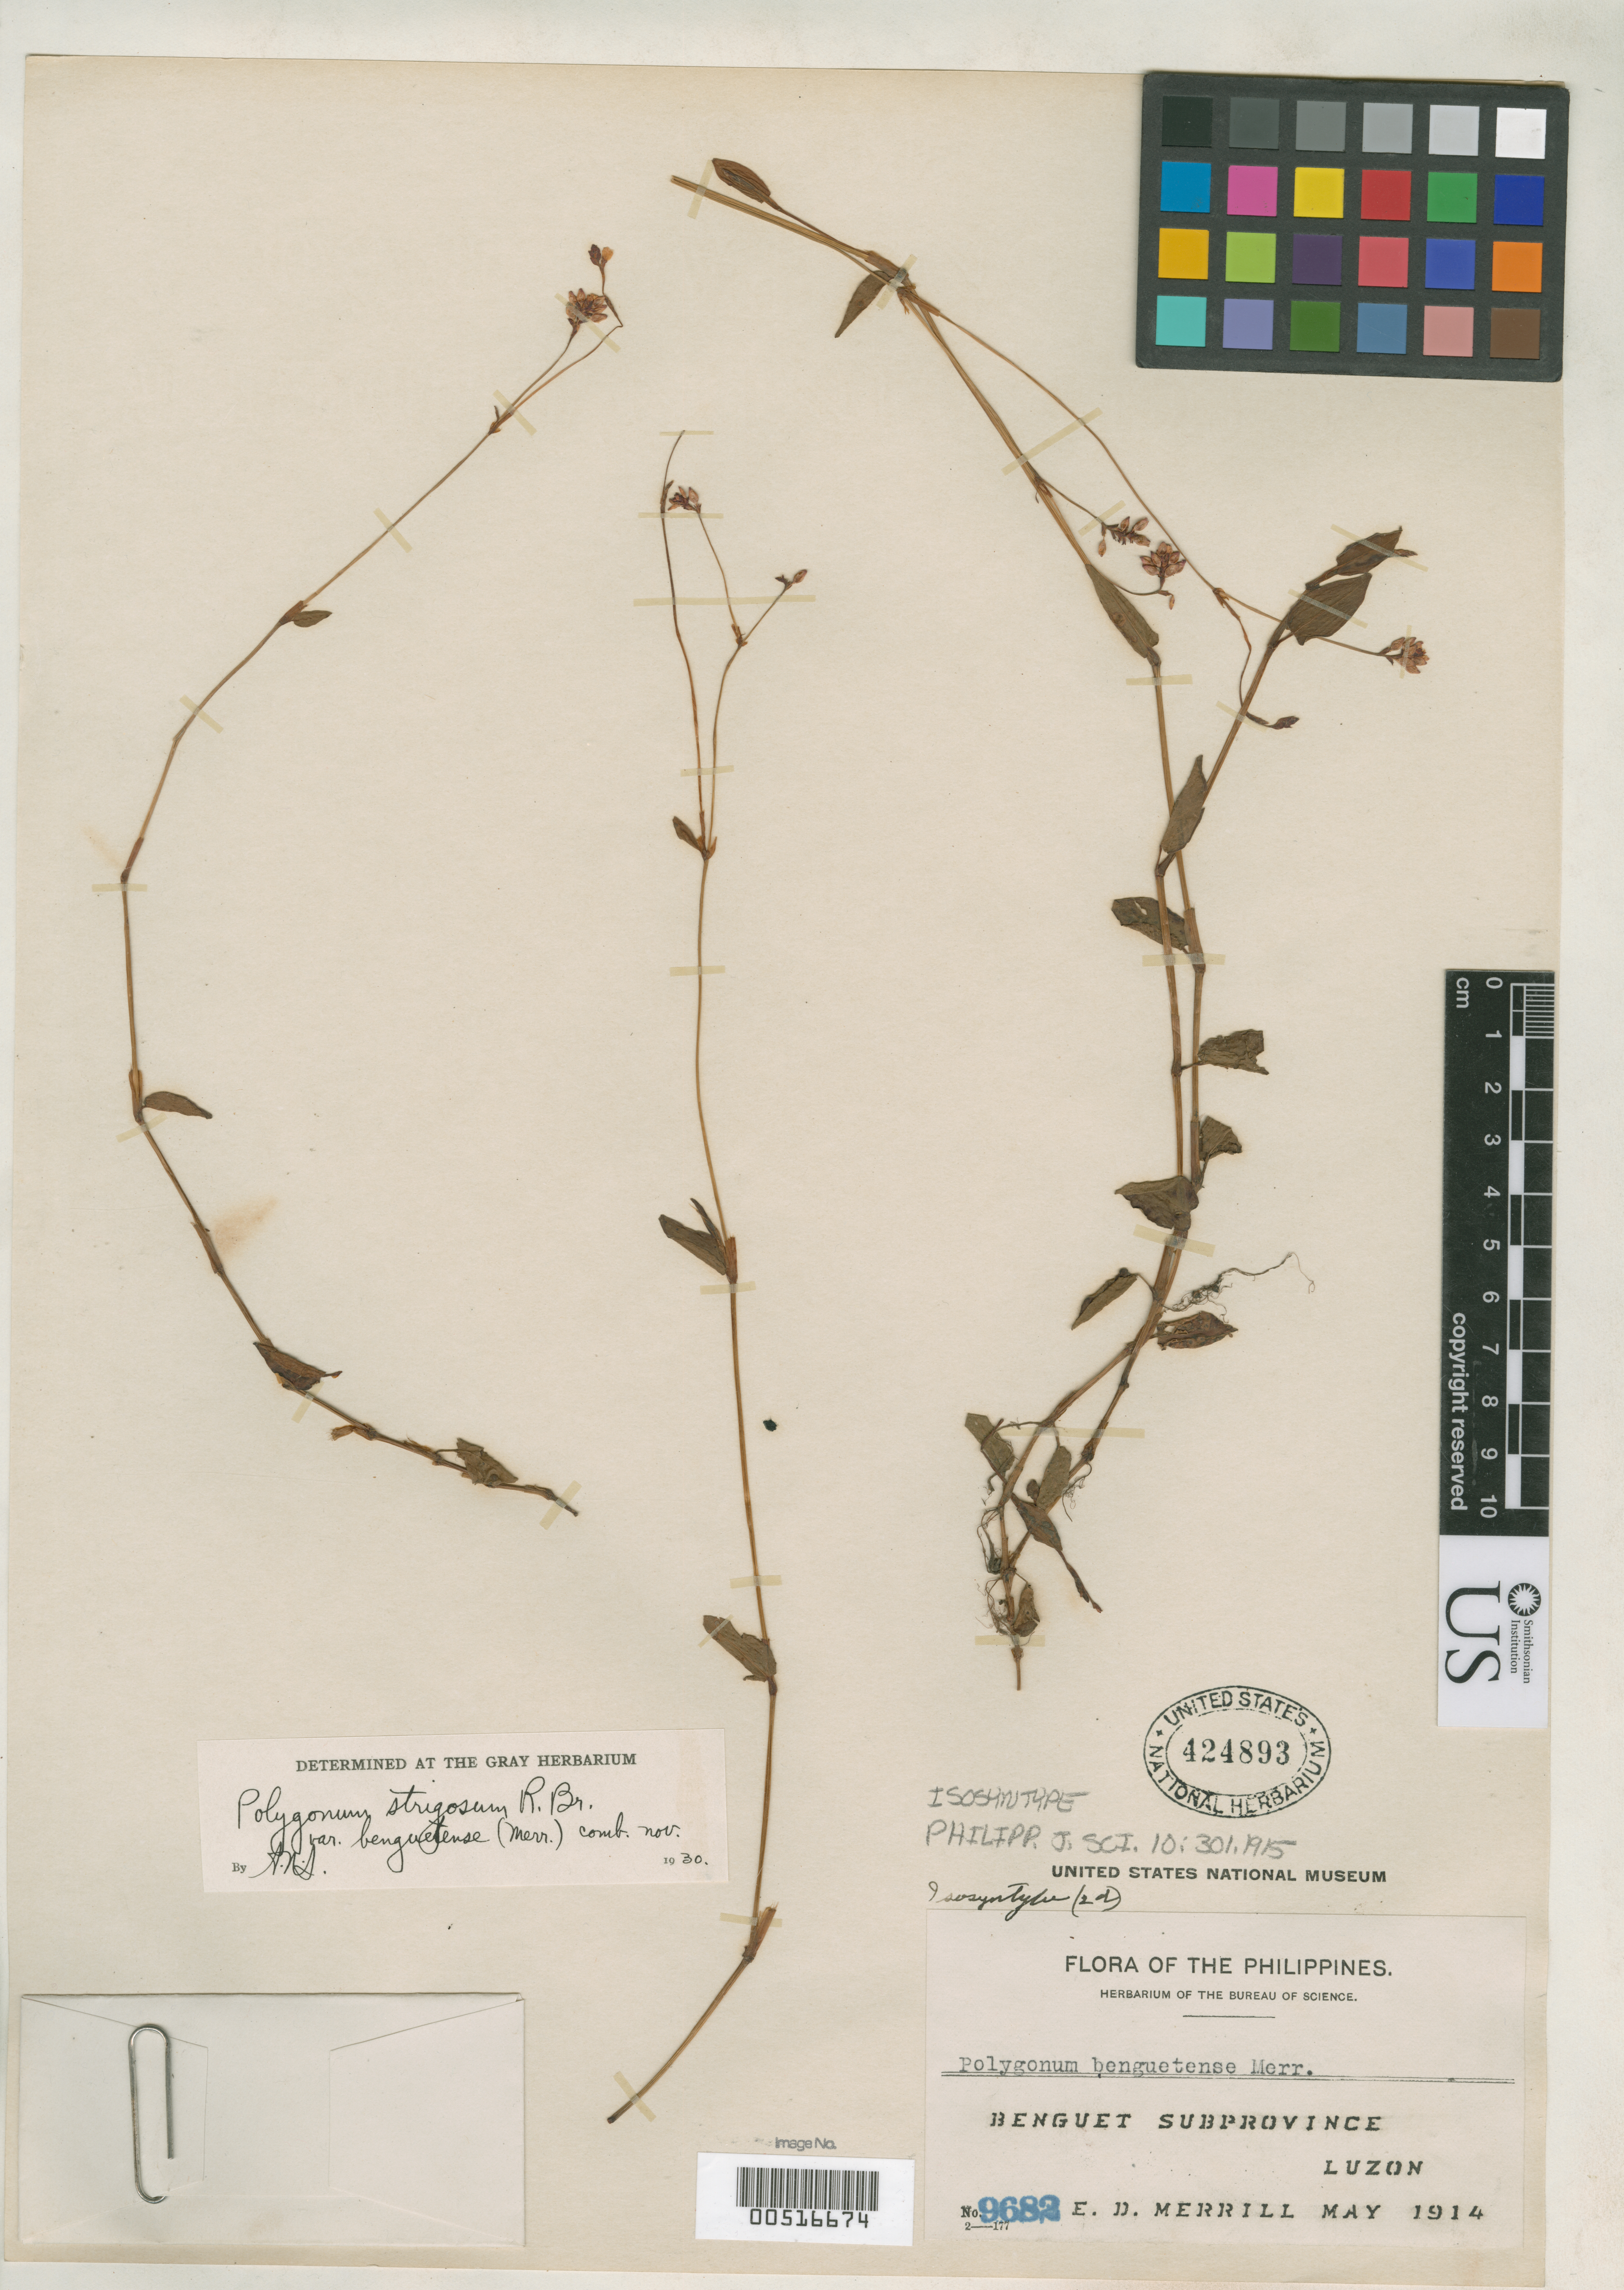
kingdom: Plantae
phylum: Tracheophyta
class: Magnoliopsida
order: Caryophyllales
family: Polygonaceae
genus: Polygonum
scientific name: Polygonum benguetense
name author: Merr.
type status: Isosyntype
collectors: E. D. Merrill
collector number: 9682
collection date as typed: May 1914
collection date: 1914-05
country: Philippines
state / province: Cordillera (Administrative Region)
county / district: Benguet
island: Luzon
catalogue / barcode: US 424893